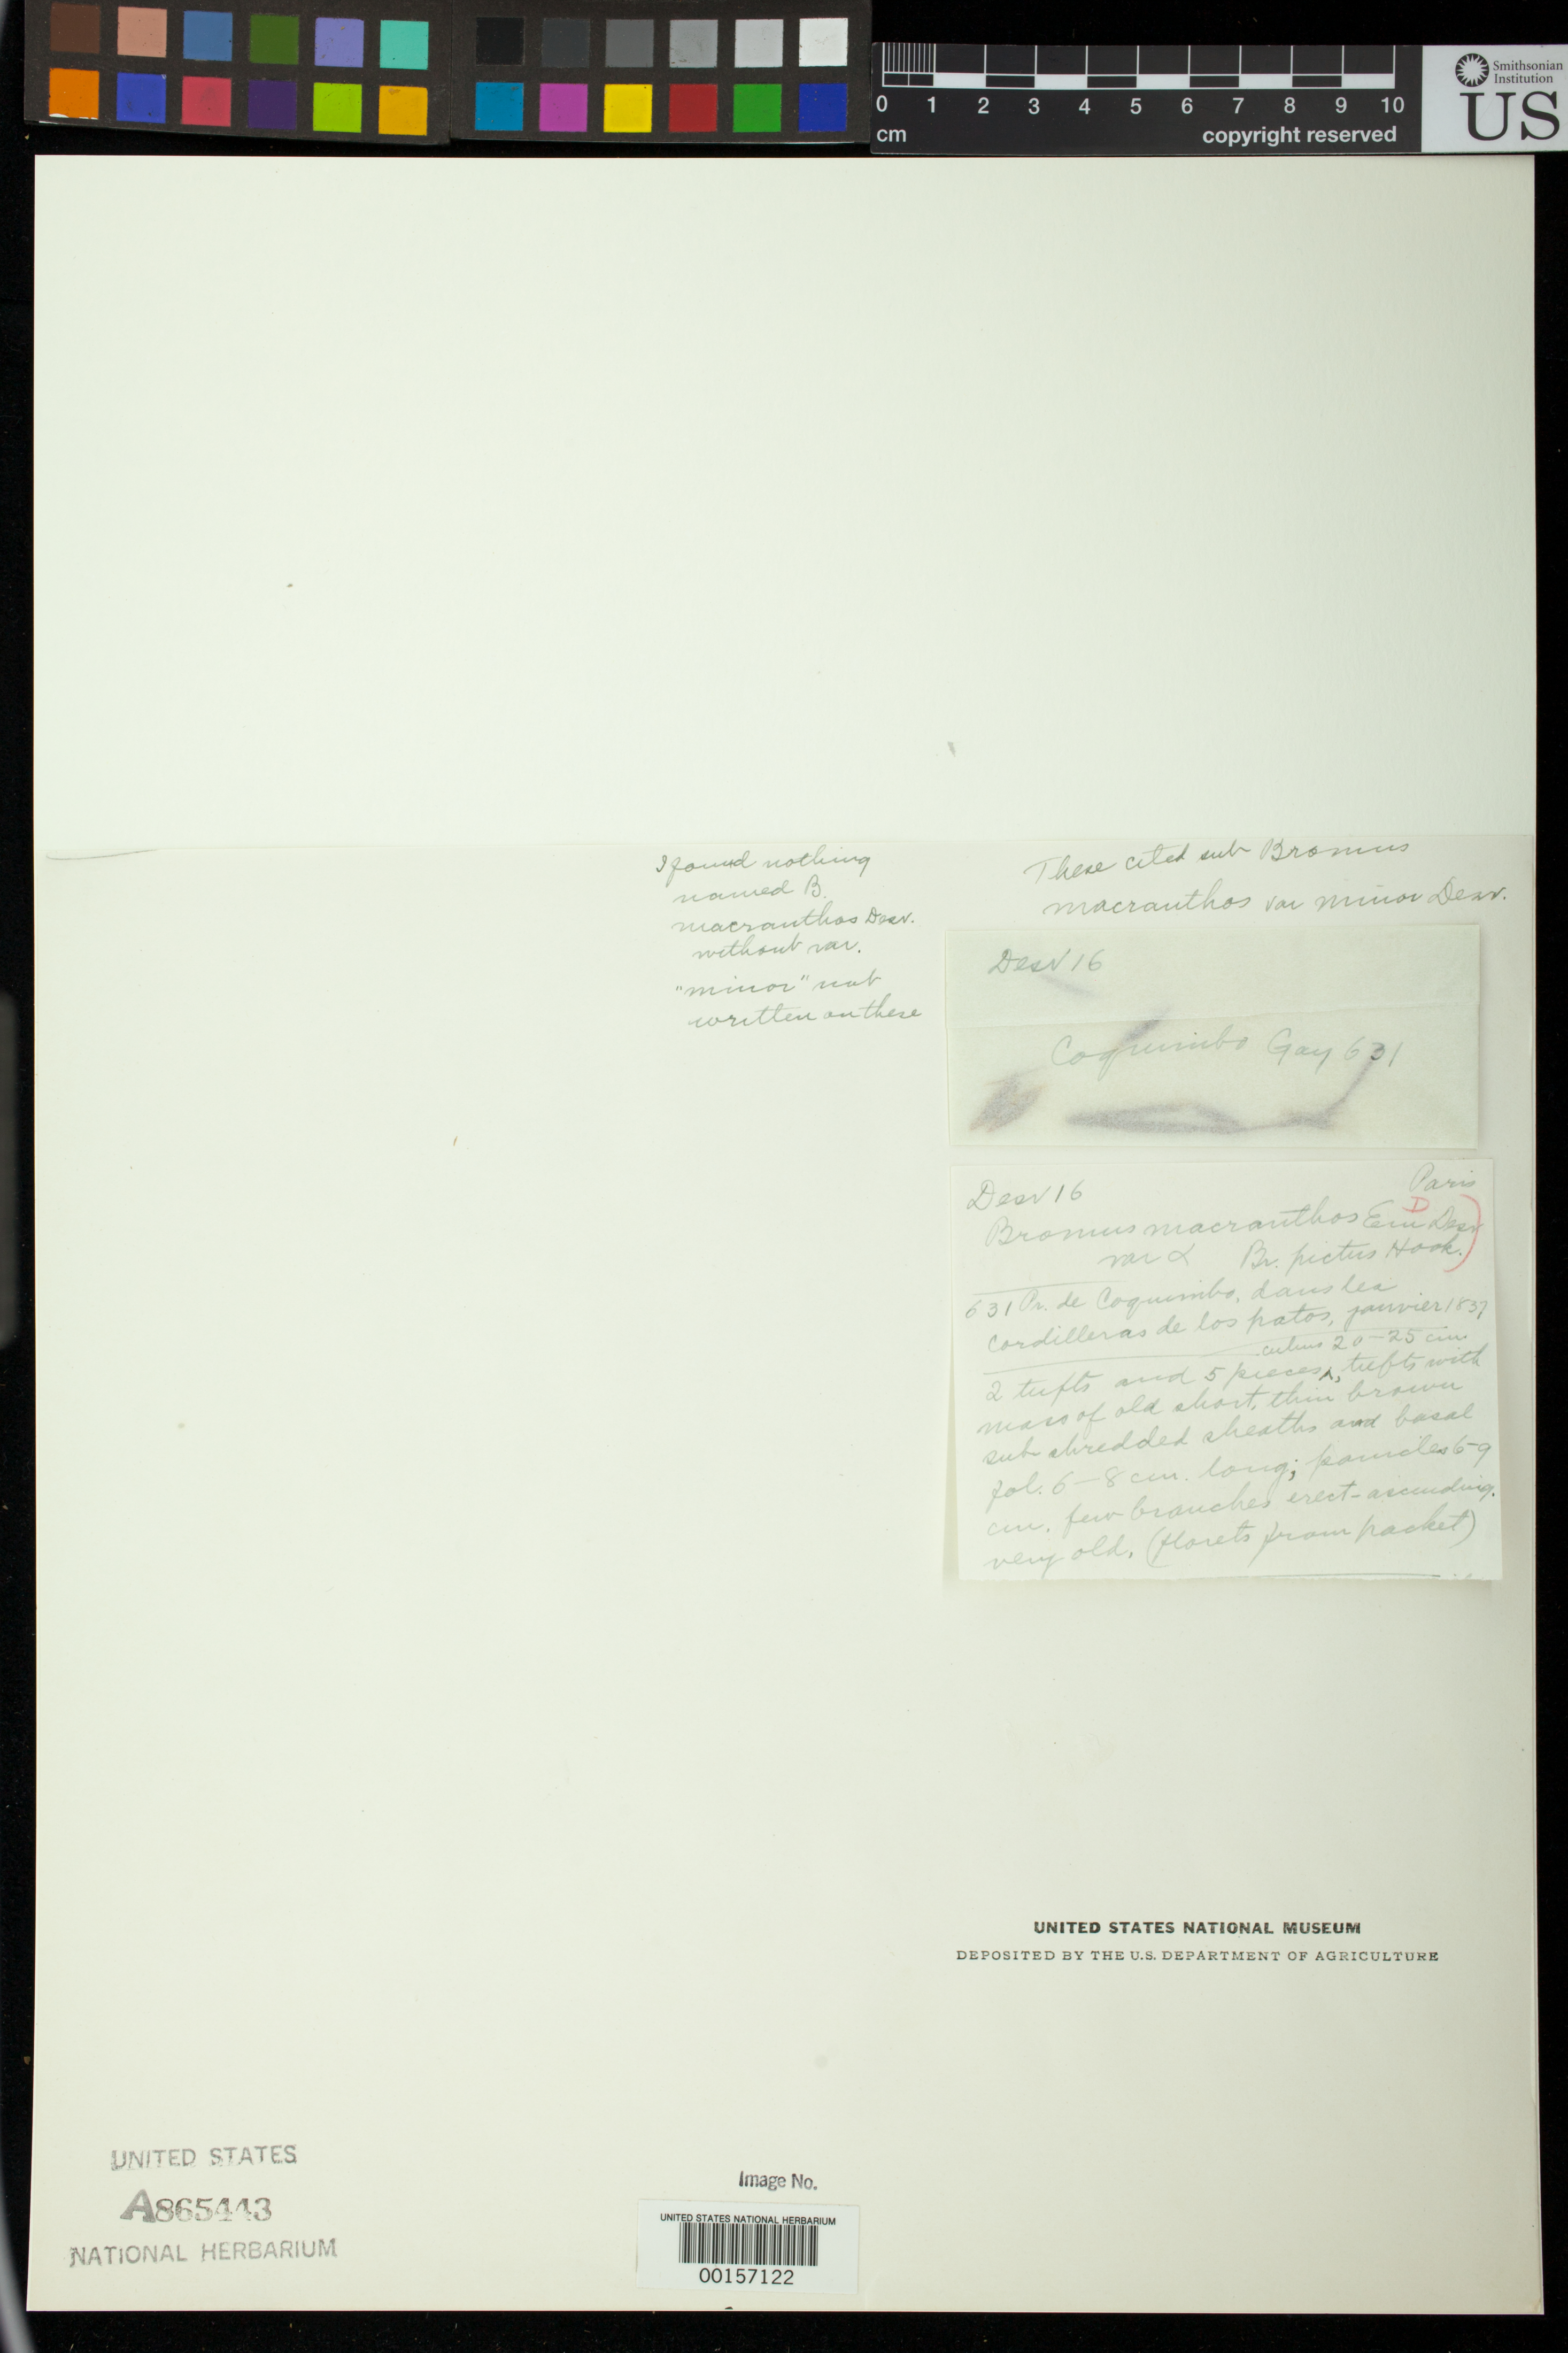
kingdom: Plantae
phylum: Tracheophyta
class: Liliopsida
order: Poales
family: Poaceae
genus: Bromus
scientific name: Bromus macranthos var. minor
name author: É. Desv. in Gay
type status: Isosyntype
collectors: C. Gay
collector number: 631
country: Chile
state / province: Coquimbo (IV)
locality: Cordillera de Los Patos.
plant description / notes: Fragmentary material of type specimen ex herb. Desv. (P). Contains infl. and leaf fragments.; Another syntype of this name is also a type of Bromus pictus Hook. and is filed in the type herbarium under that name.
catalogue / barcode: US 865443A